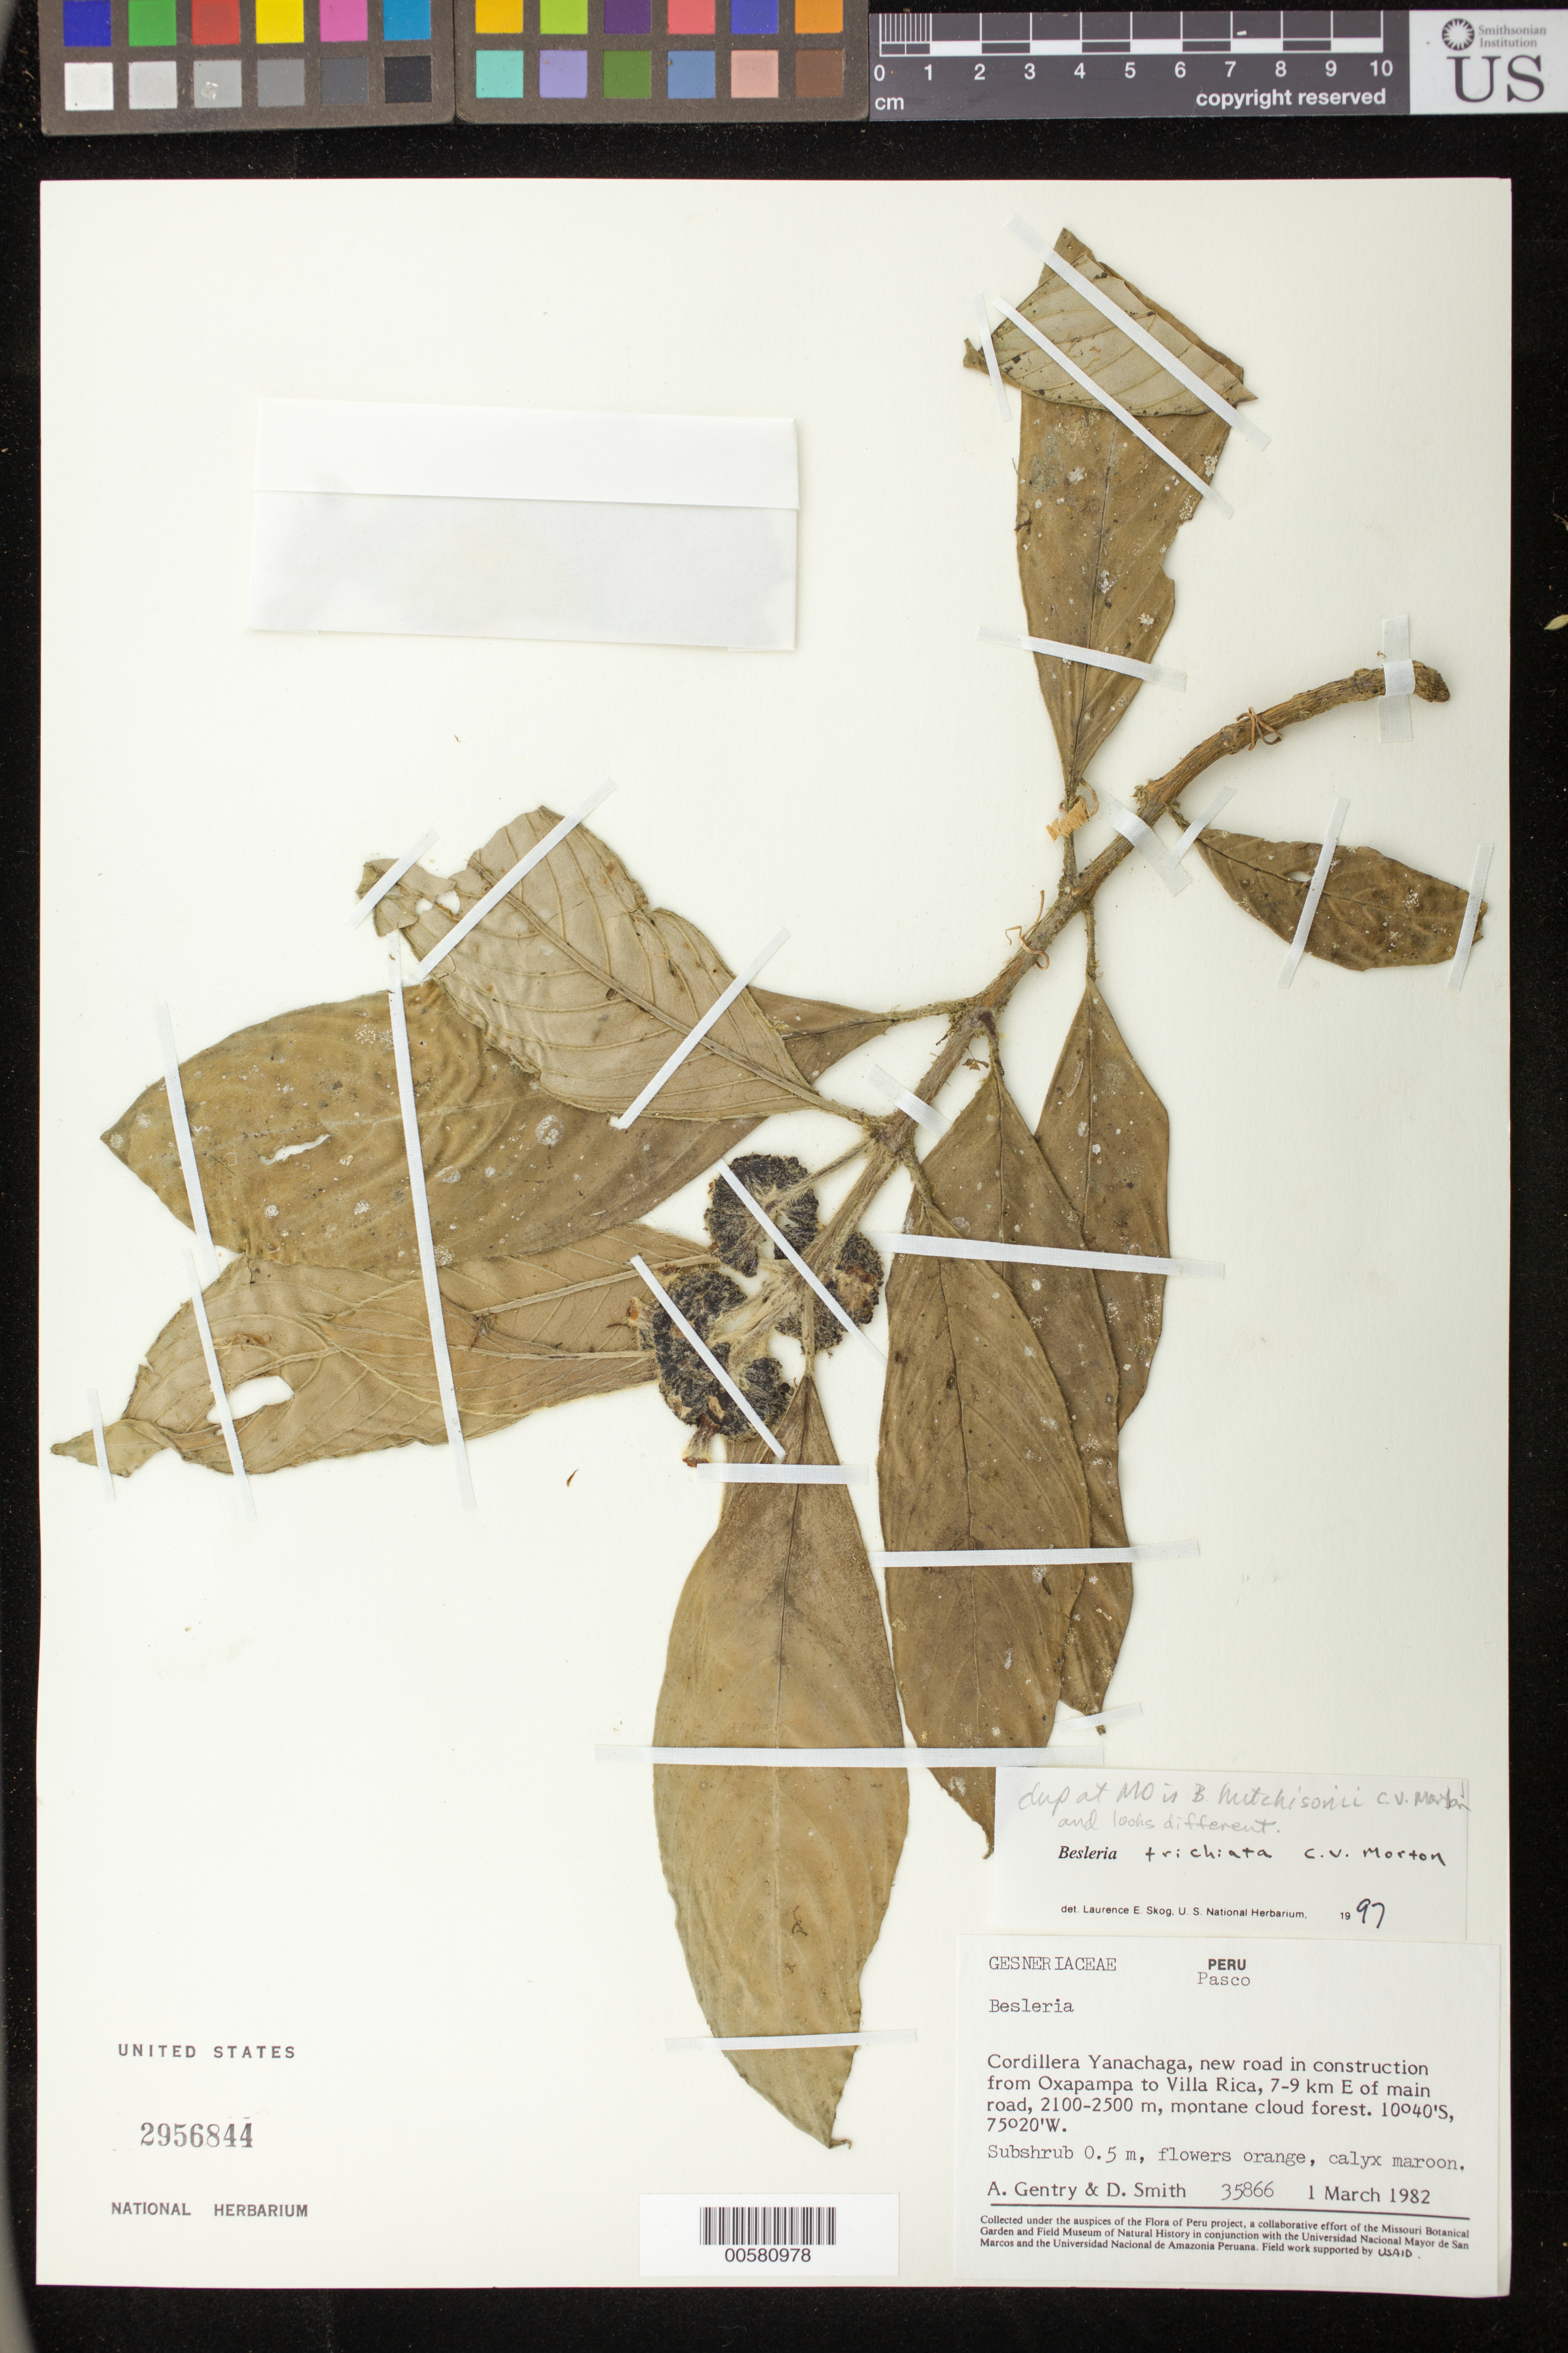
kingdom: Plantae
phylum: Tracheophyta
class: Magnoliopsida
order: Lamiales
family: Gesneriaceae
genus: Besleria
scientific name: Besleria trichiata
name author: C.V. Morton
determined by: Skog, Laurence E.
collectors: A. H. Gentry & D. Smith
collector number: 35866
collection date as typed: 01 Mar 1982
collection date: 1982-03-01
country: Peru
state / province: Pasco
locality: Cordillera Yanachaga, new road in construction from Oxapampa to Villa Rica, 7-9 km E of main road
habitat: Montane cloud forest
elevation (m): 2100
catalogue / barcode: US 2956844